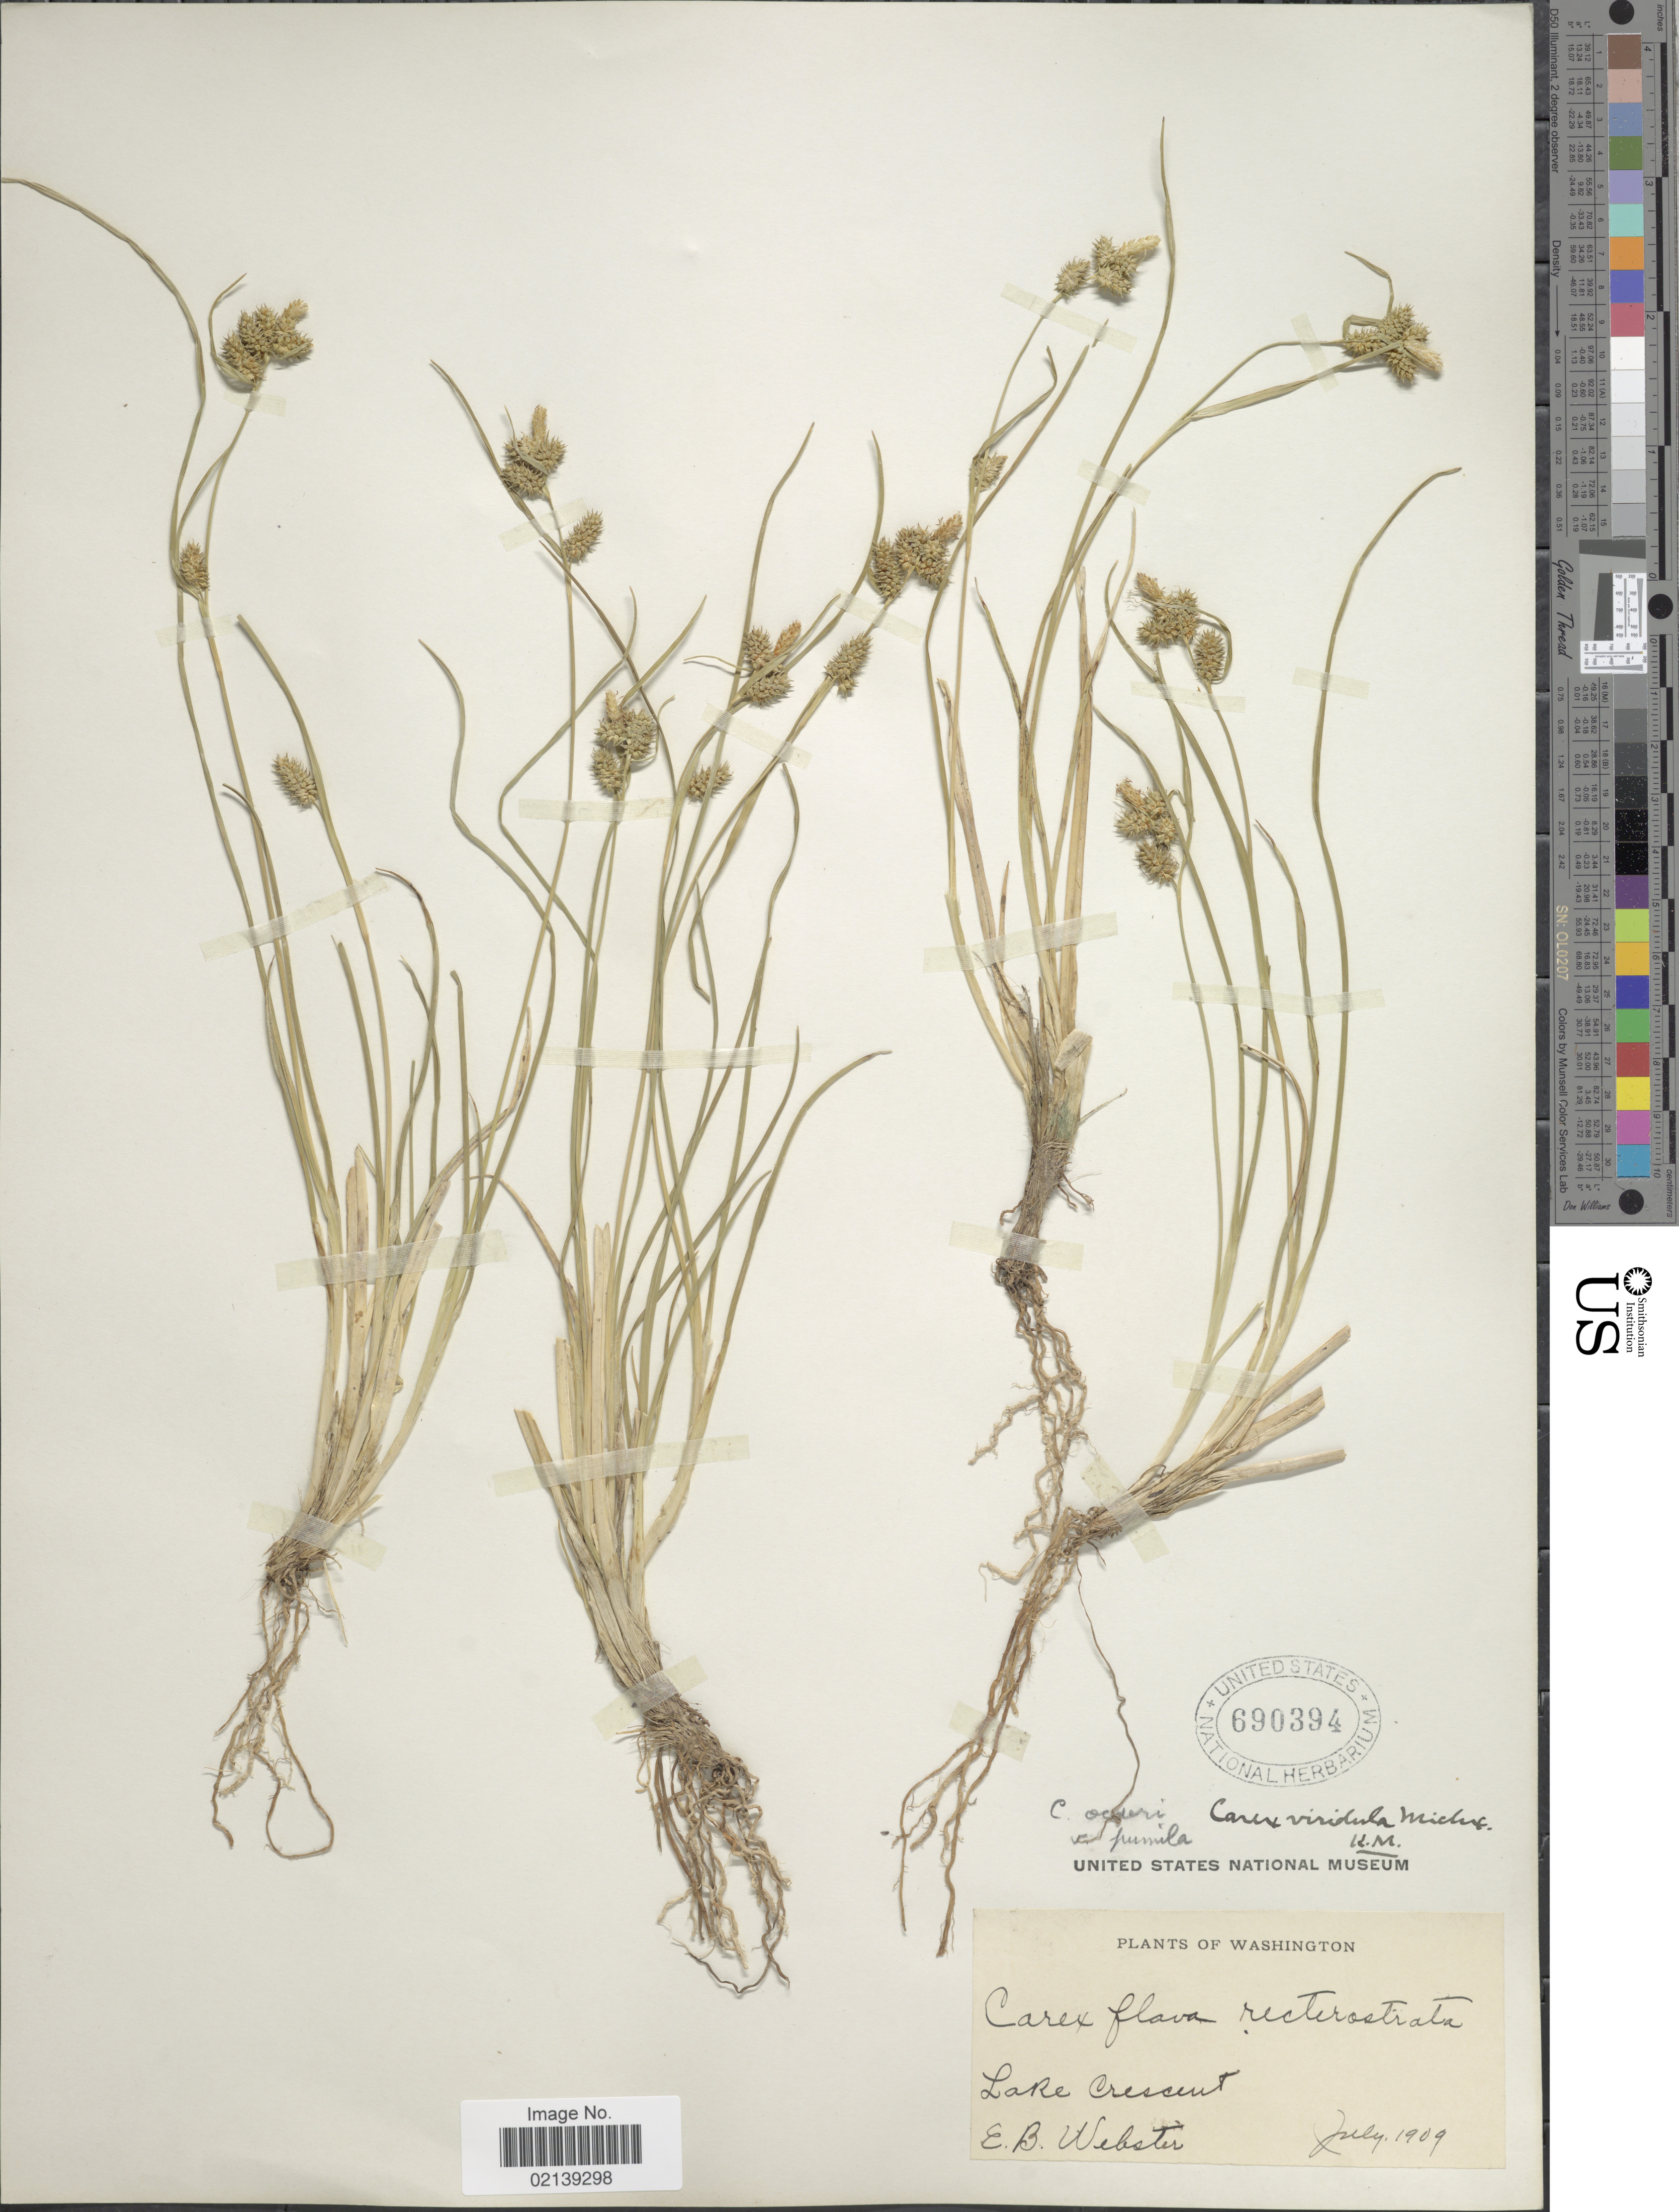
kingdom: Plantae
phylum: Tracheophyta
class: Liliopsida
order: Poales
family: Cyperaceae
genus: Carex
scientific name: Carex oederi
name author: Retz.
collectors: E. B. Webster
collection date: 1909-07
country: United States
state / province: Washington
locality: Lake Crescent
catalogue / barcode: US 690394